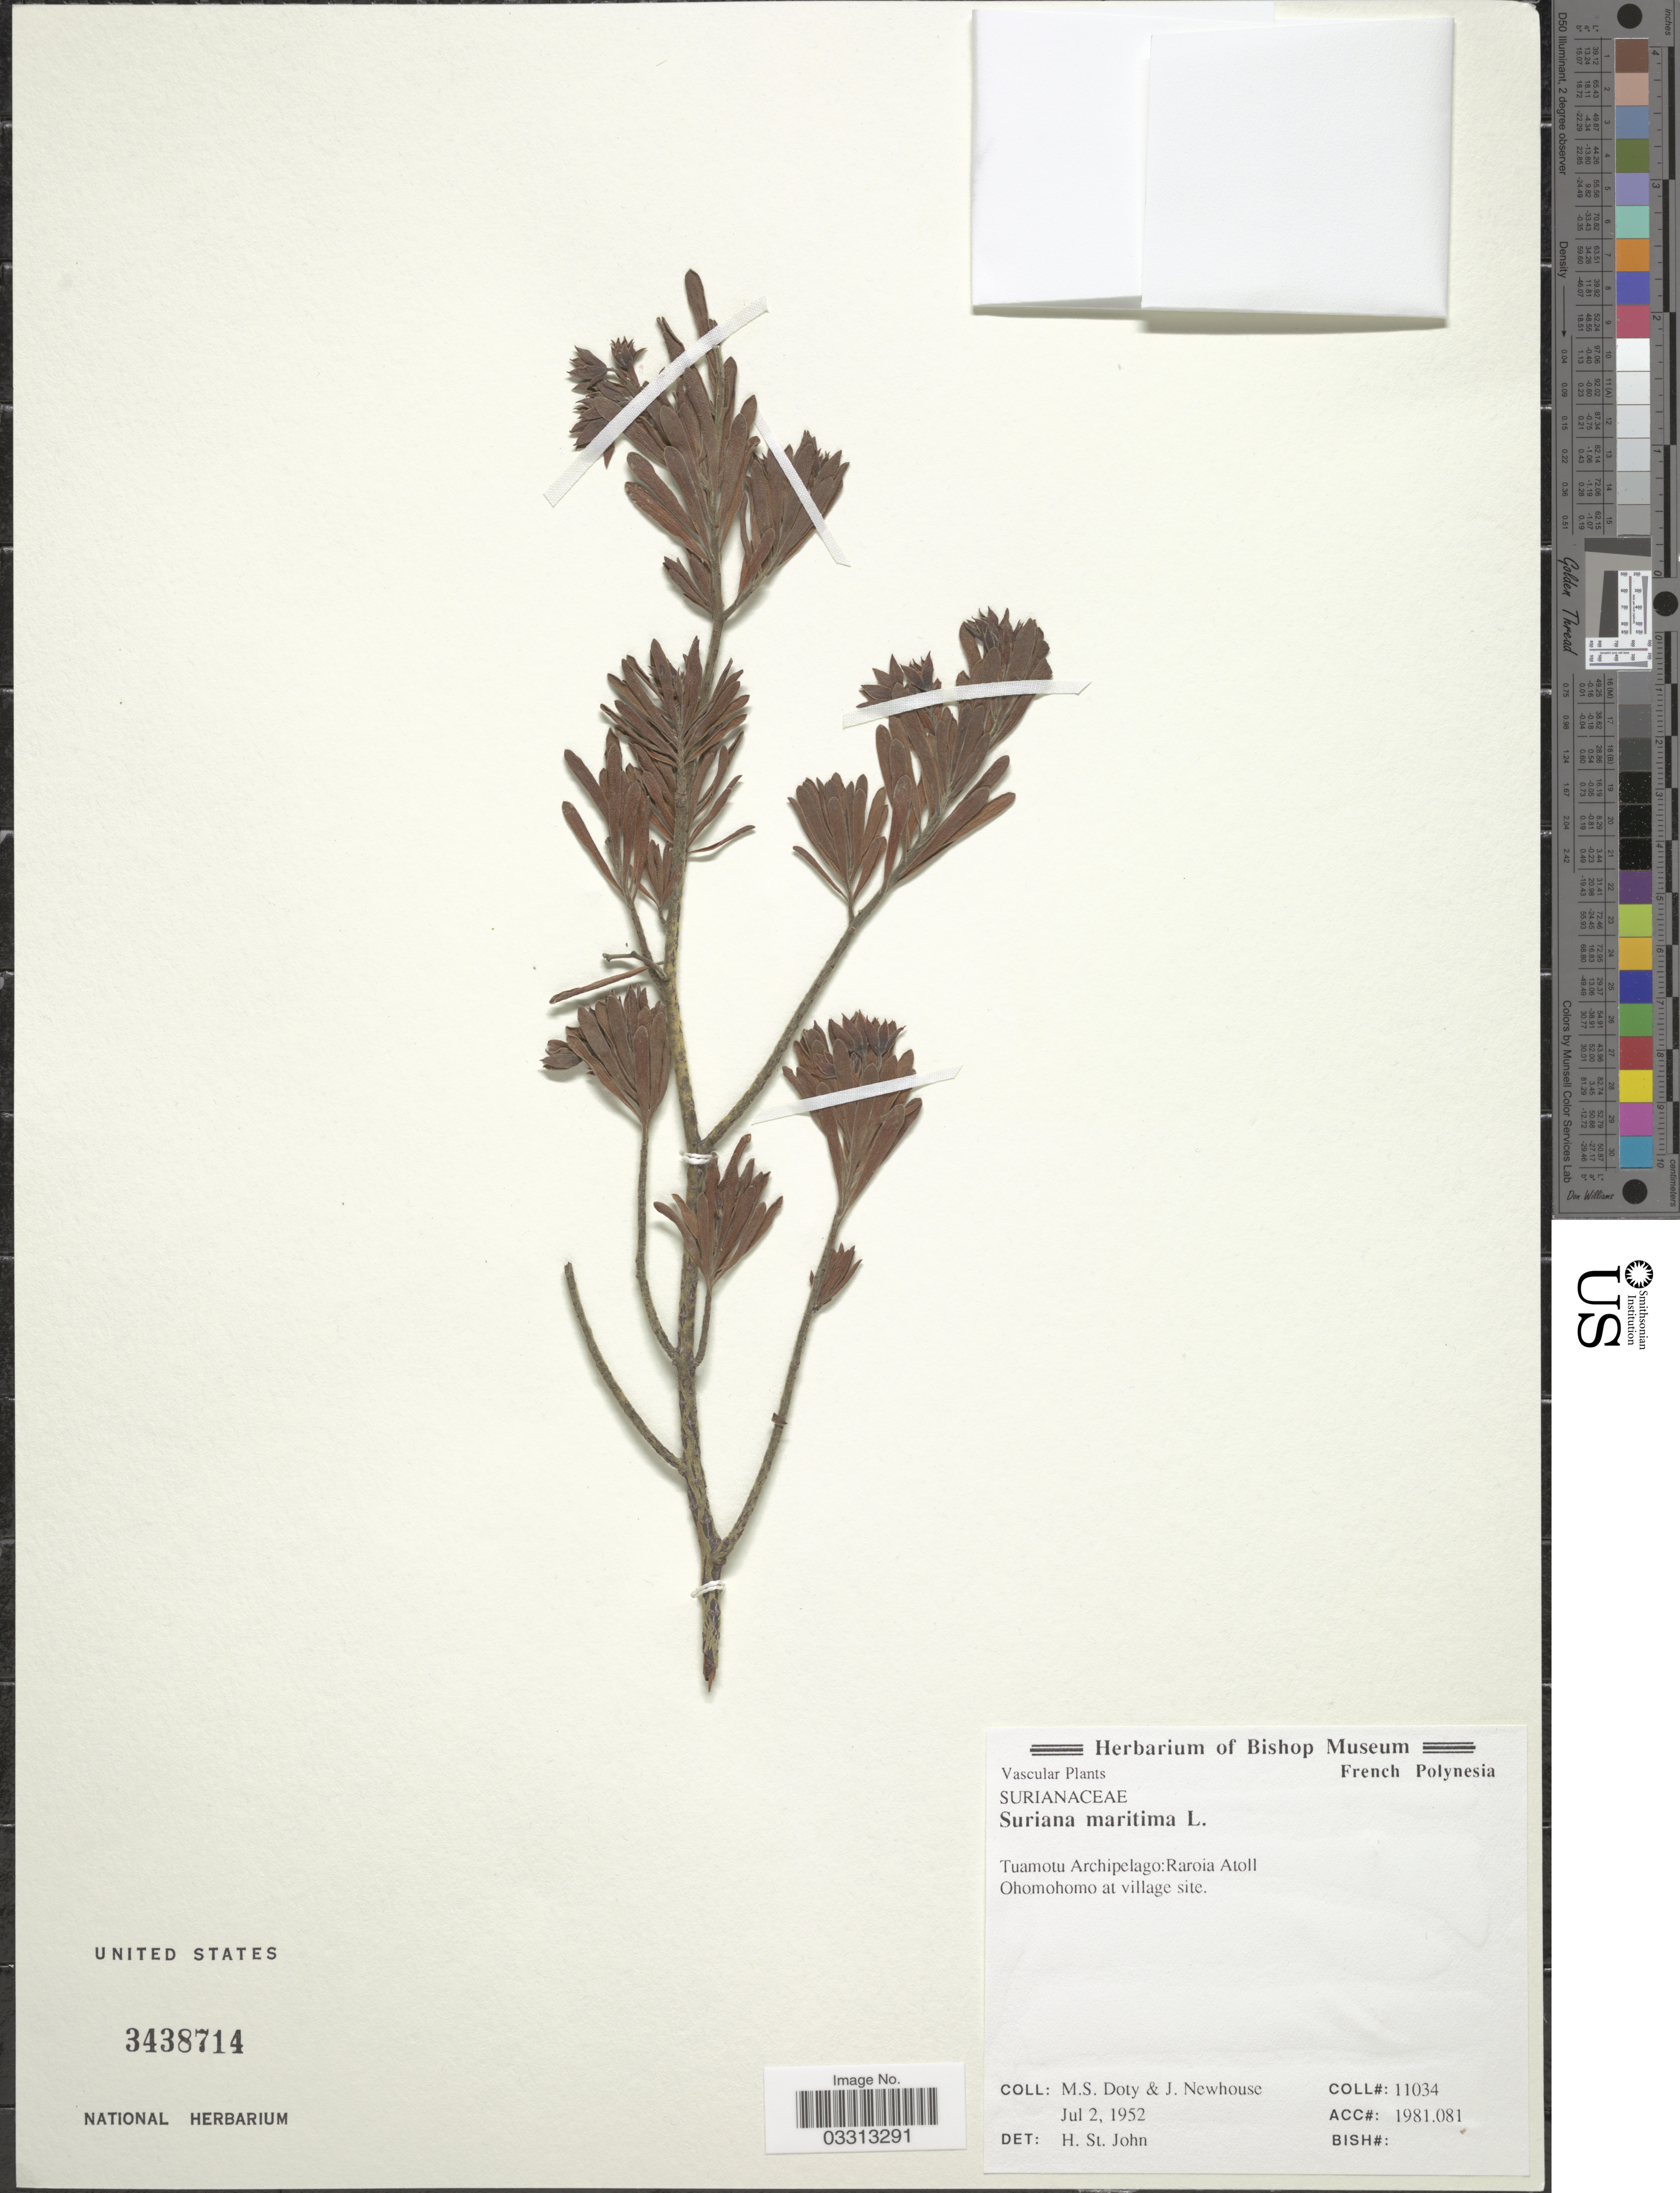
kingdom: Plantae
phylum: Tracheophyta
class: Magnoliopsida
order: Fabales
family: Surianaceae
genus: Suriana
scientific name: Suriana maritima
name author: L.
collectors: M. S. Doty & J. Newhouse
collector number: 11034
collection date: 1952-07-02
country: French Polynesia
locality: Tuamotu Archipelago: Raroia Atoll. Ohomohomo at village site.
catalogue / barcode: US 3438714